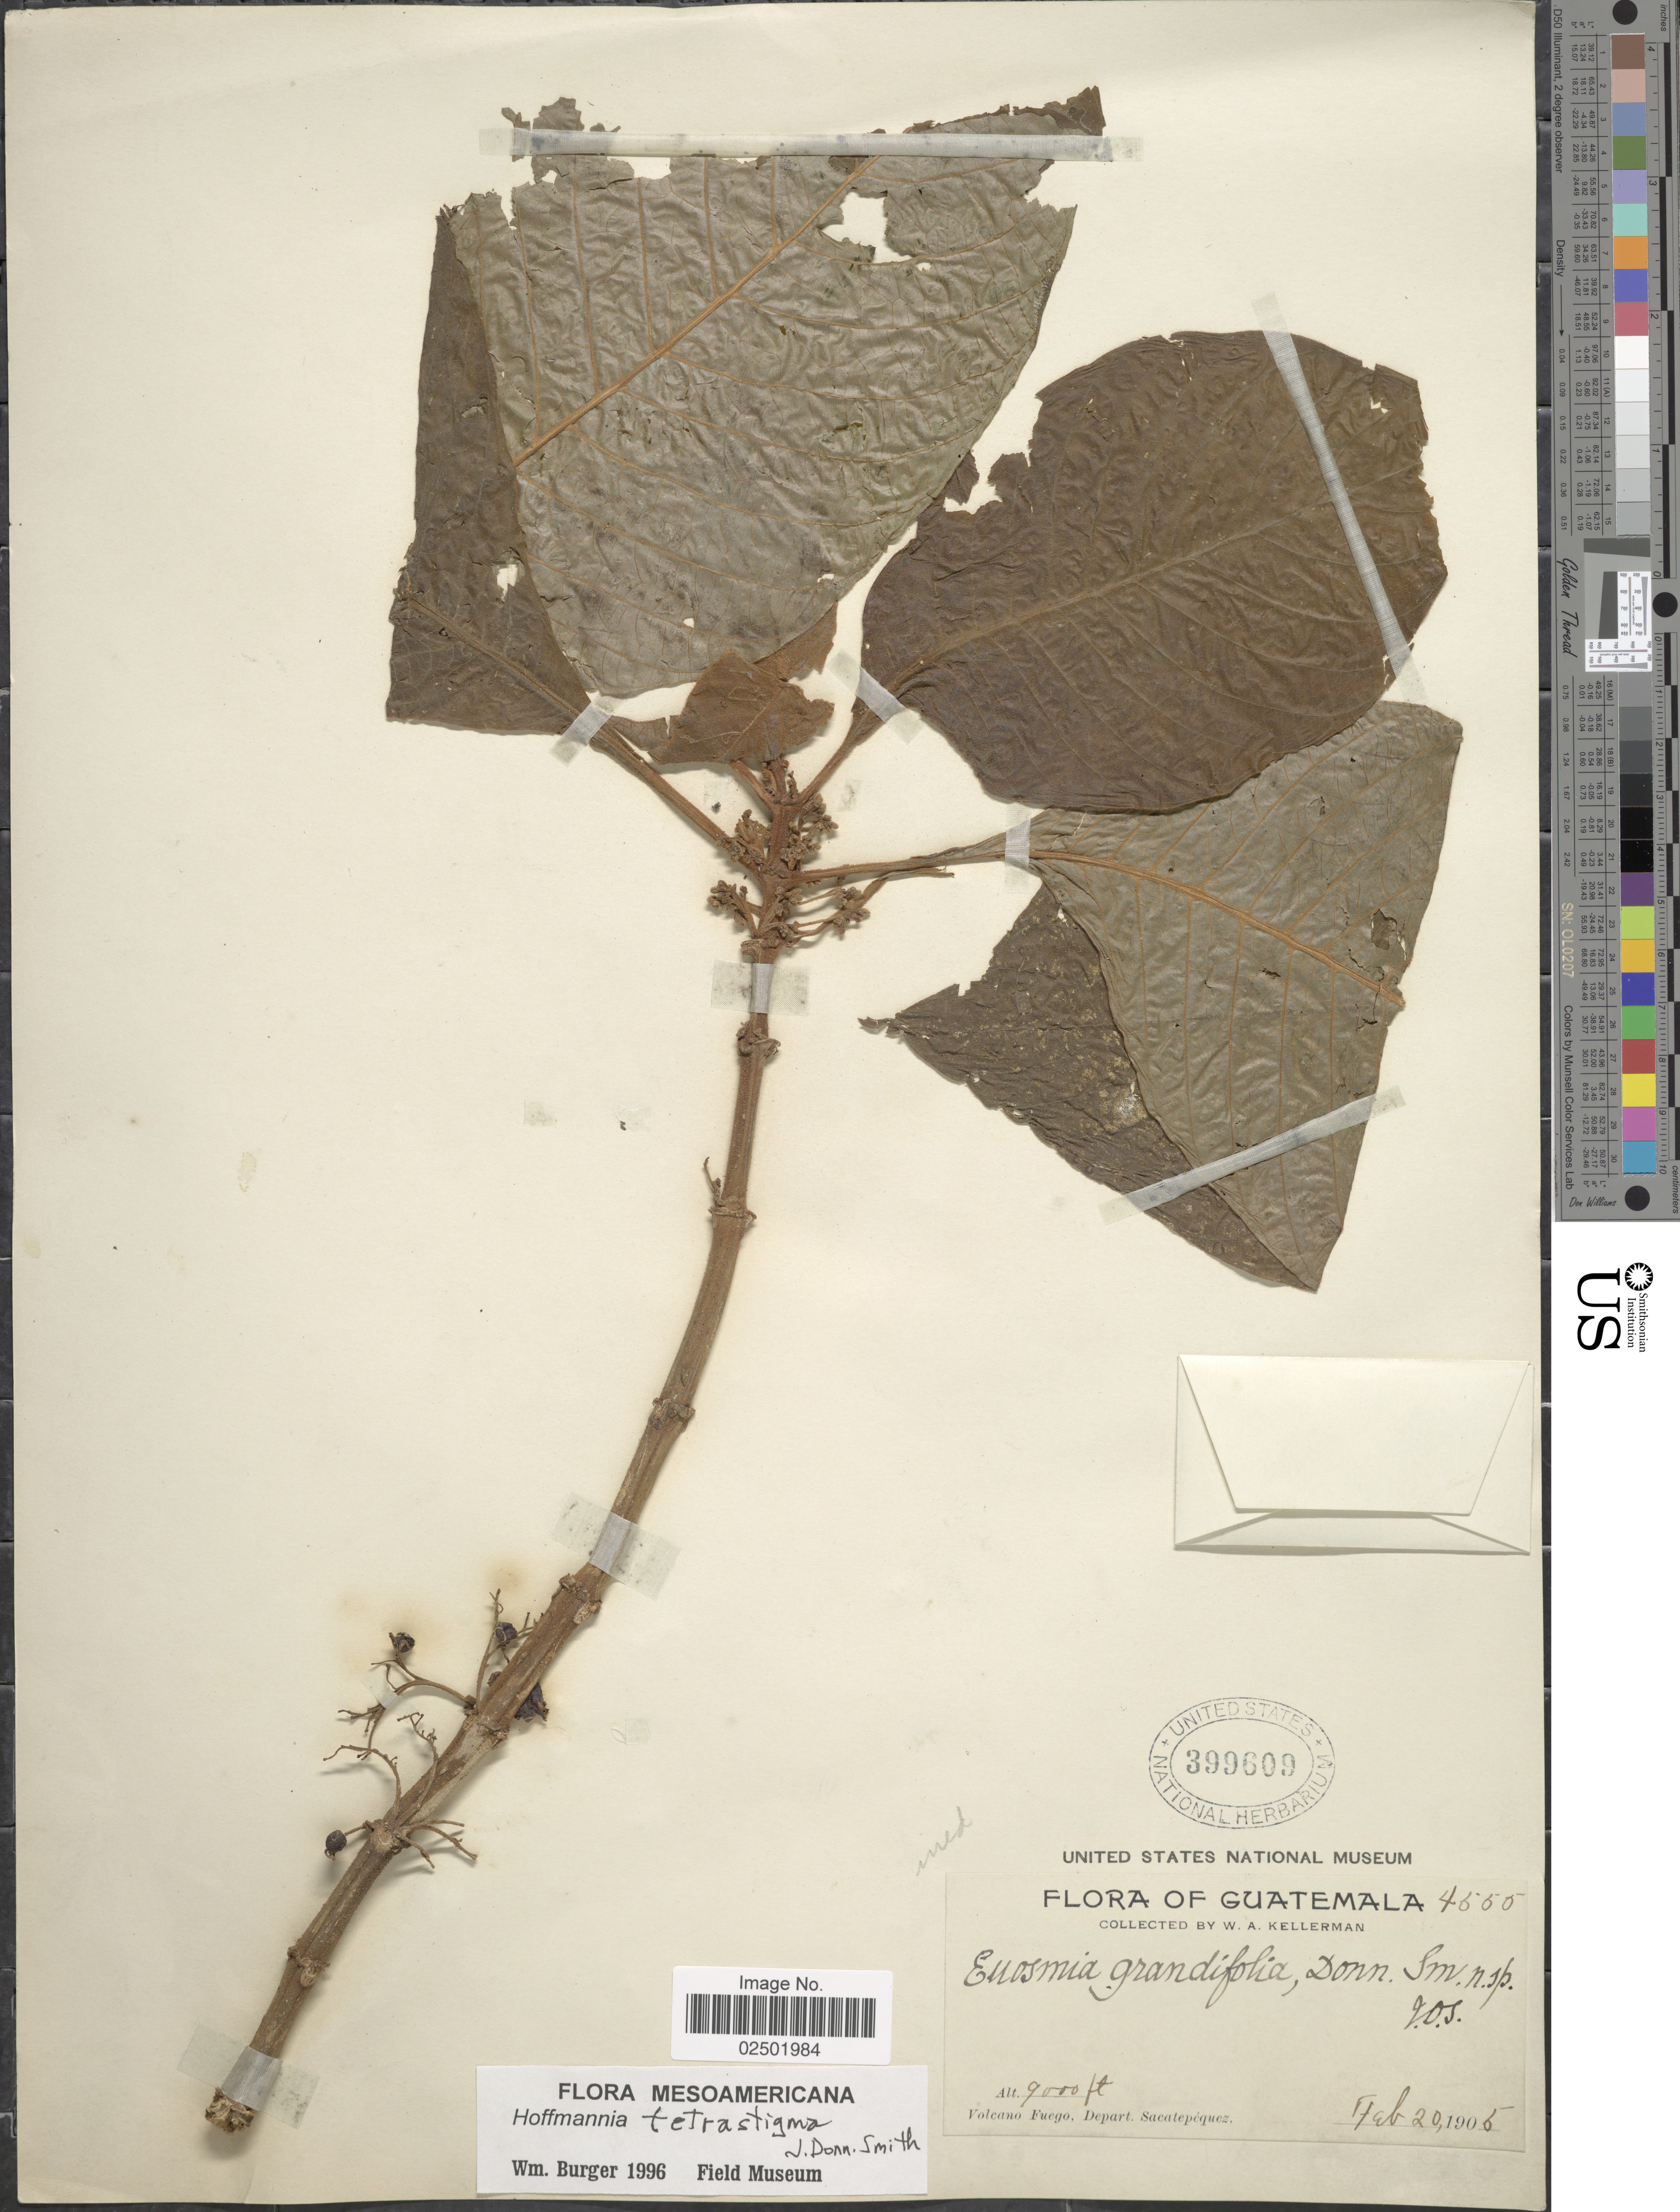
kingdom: Plantae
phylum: Tracheophyta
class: Magnoliopsida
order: Gentianales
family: Rubiaceae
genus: Hoffmannia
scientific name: Hoffmannia tetrastigma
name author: Donn. Sm.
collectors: W. Kellerman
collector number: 4555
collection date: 1905-02-20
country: Guatemala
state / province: Sacatepéquez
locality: Volcano Fuego,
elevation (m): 2743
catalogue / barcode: US 399609